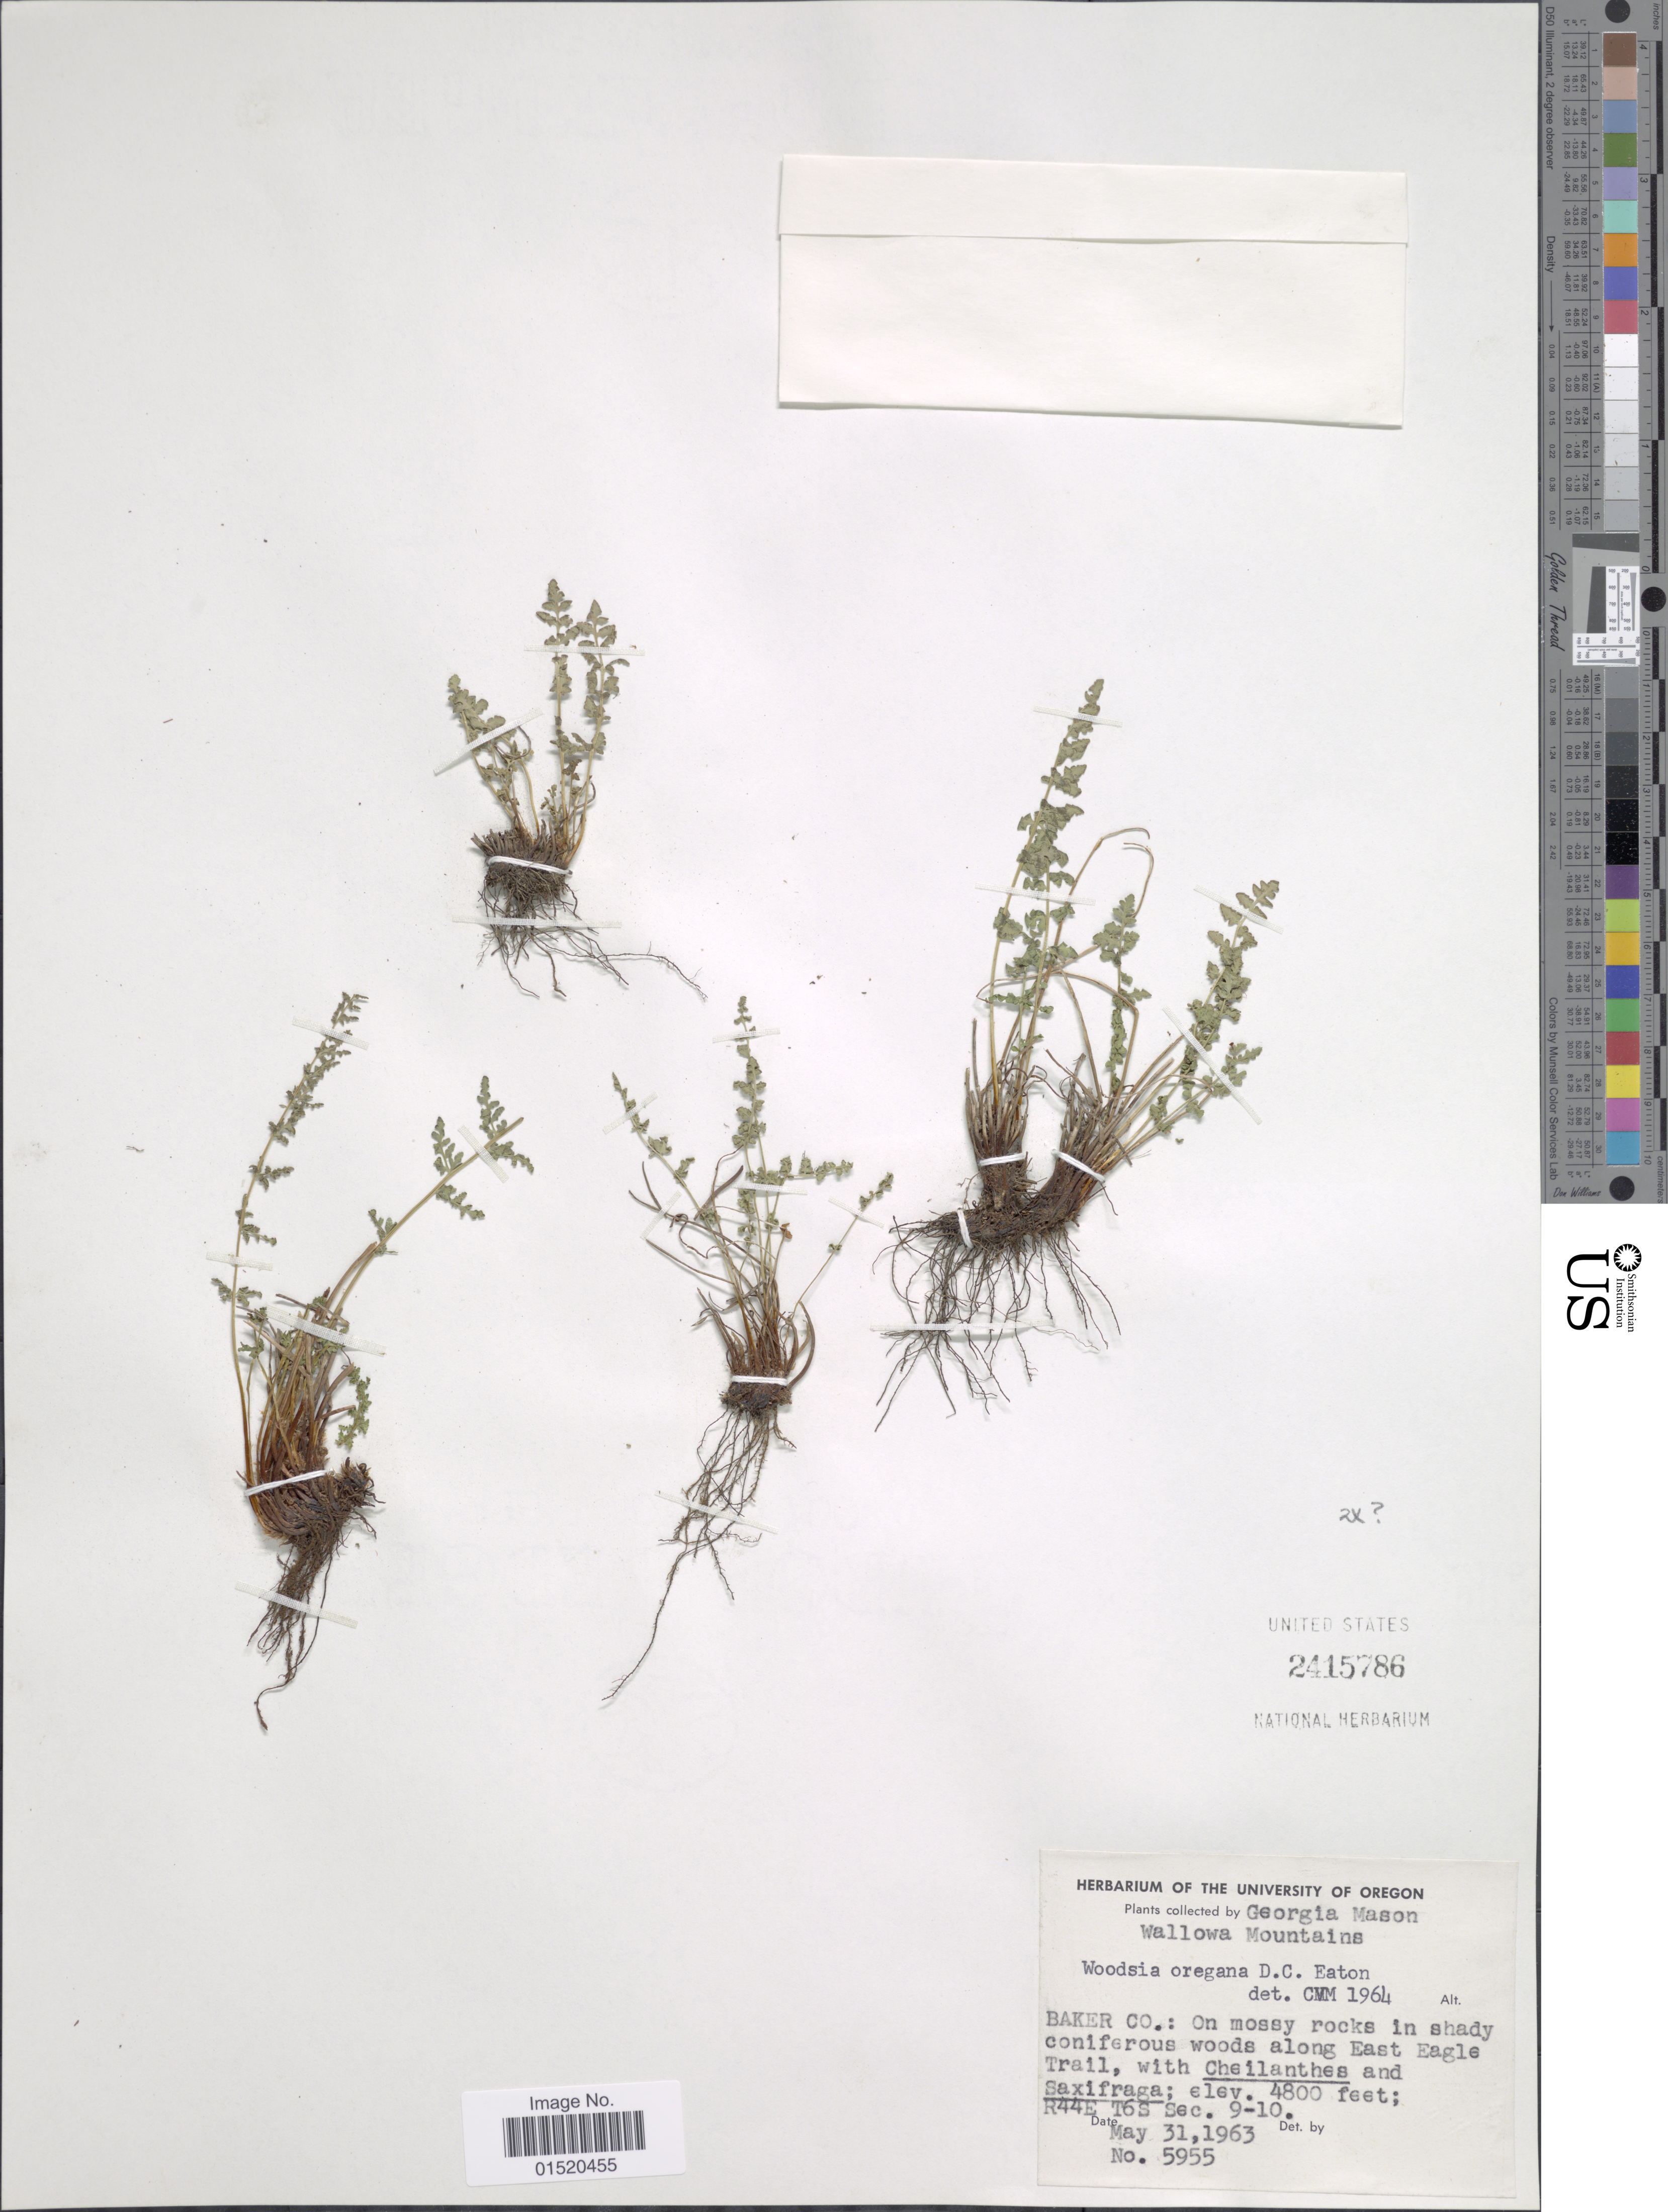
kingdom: Plantae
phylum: Tracheophyta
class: Polypodiopsida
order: Polypodiales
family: Woodsiaceae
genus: Woodsia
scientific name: Woodsia oregana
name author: D.C. Eaton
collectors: G. Mason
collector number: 5955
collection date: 1963-05-31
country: United States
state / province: Oregon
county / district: Baker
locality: Wallowa Mountains, Baker Co.: On mossy rocks in shady coniferous woods along East Eagle Trail, R4 T6S Sec. 9-10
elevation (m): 1463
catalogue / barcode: US 2415786